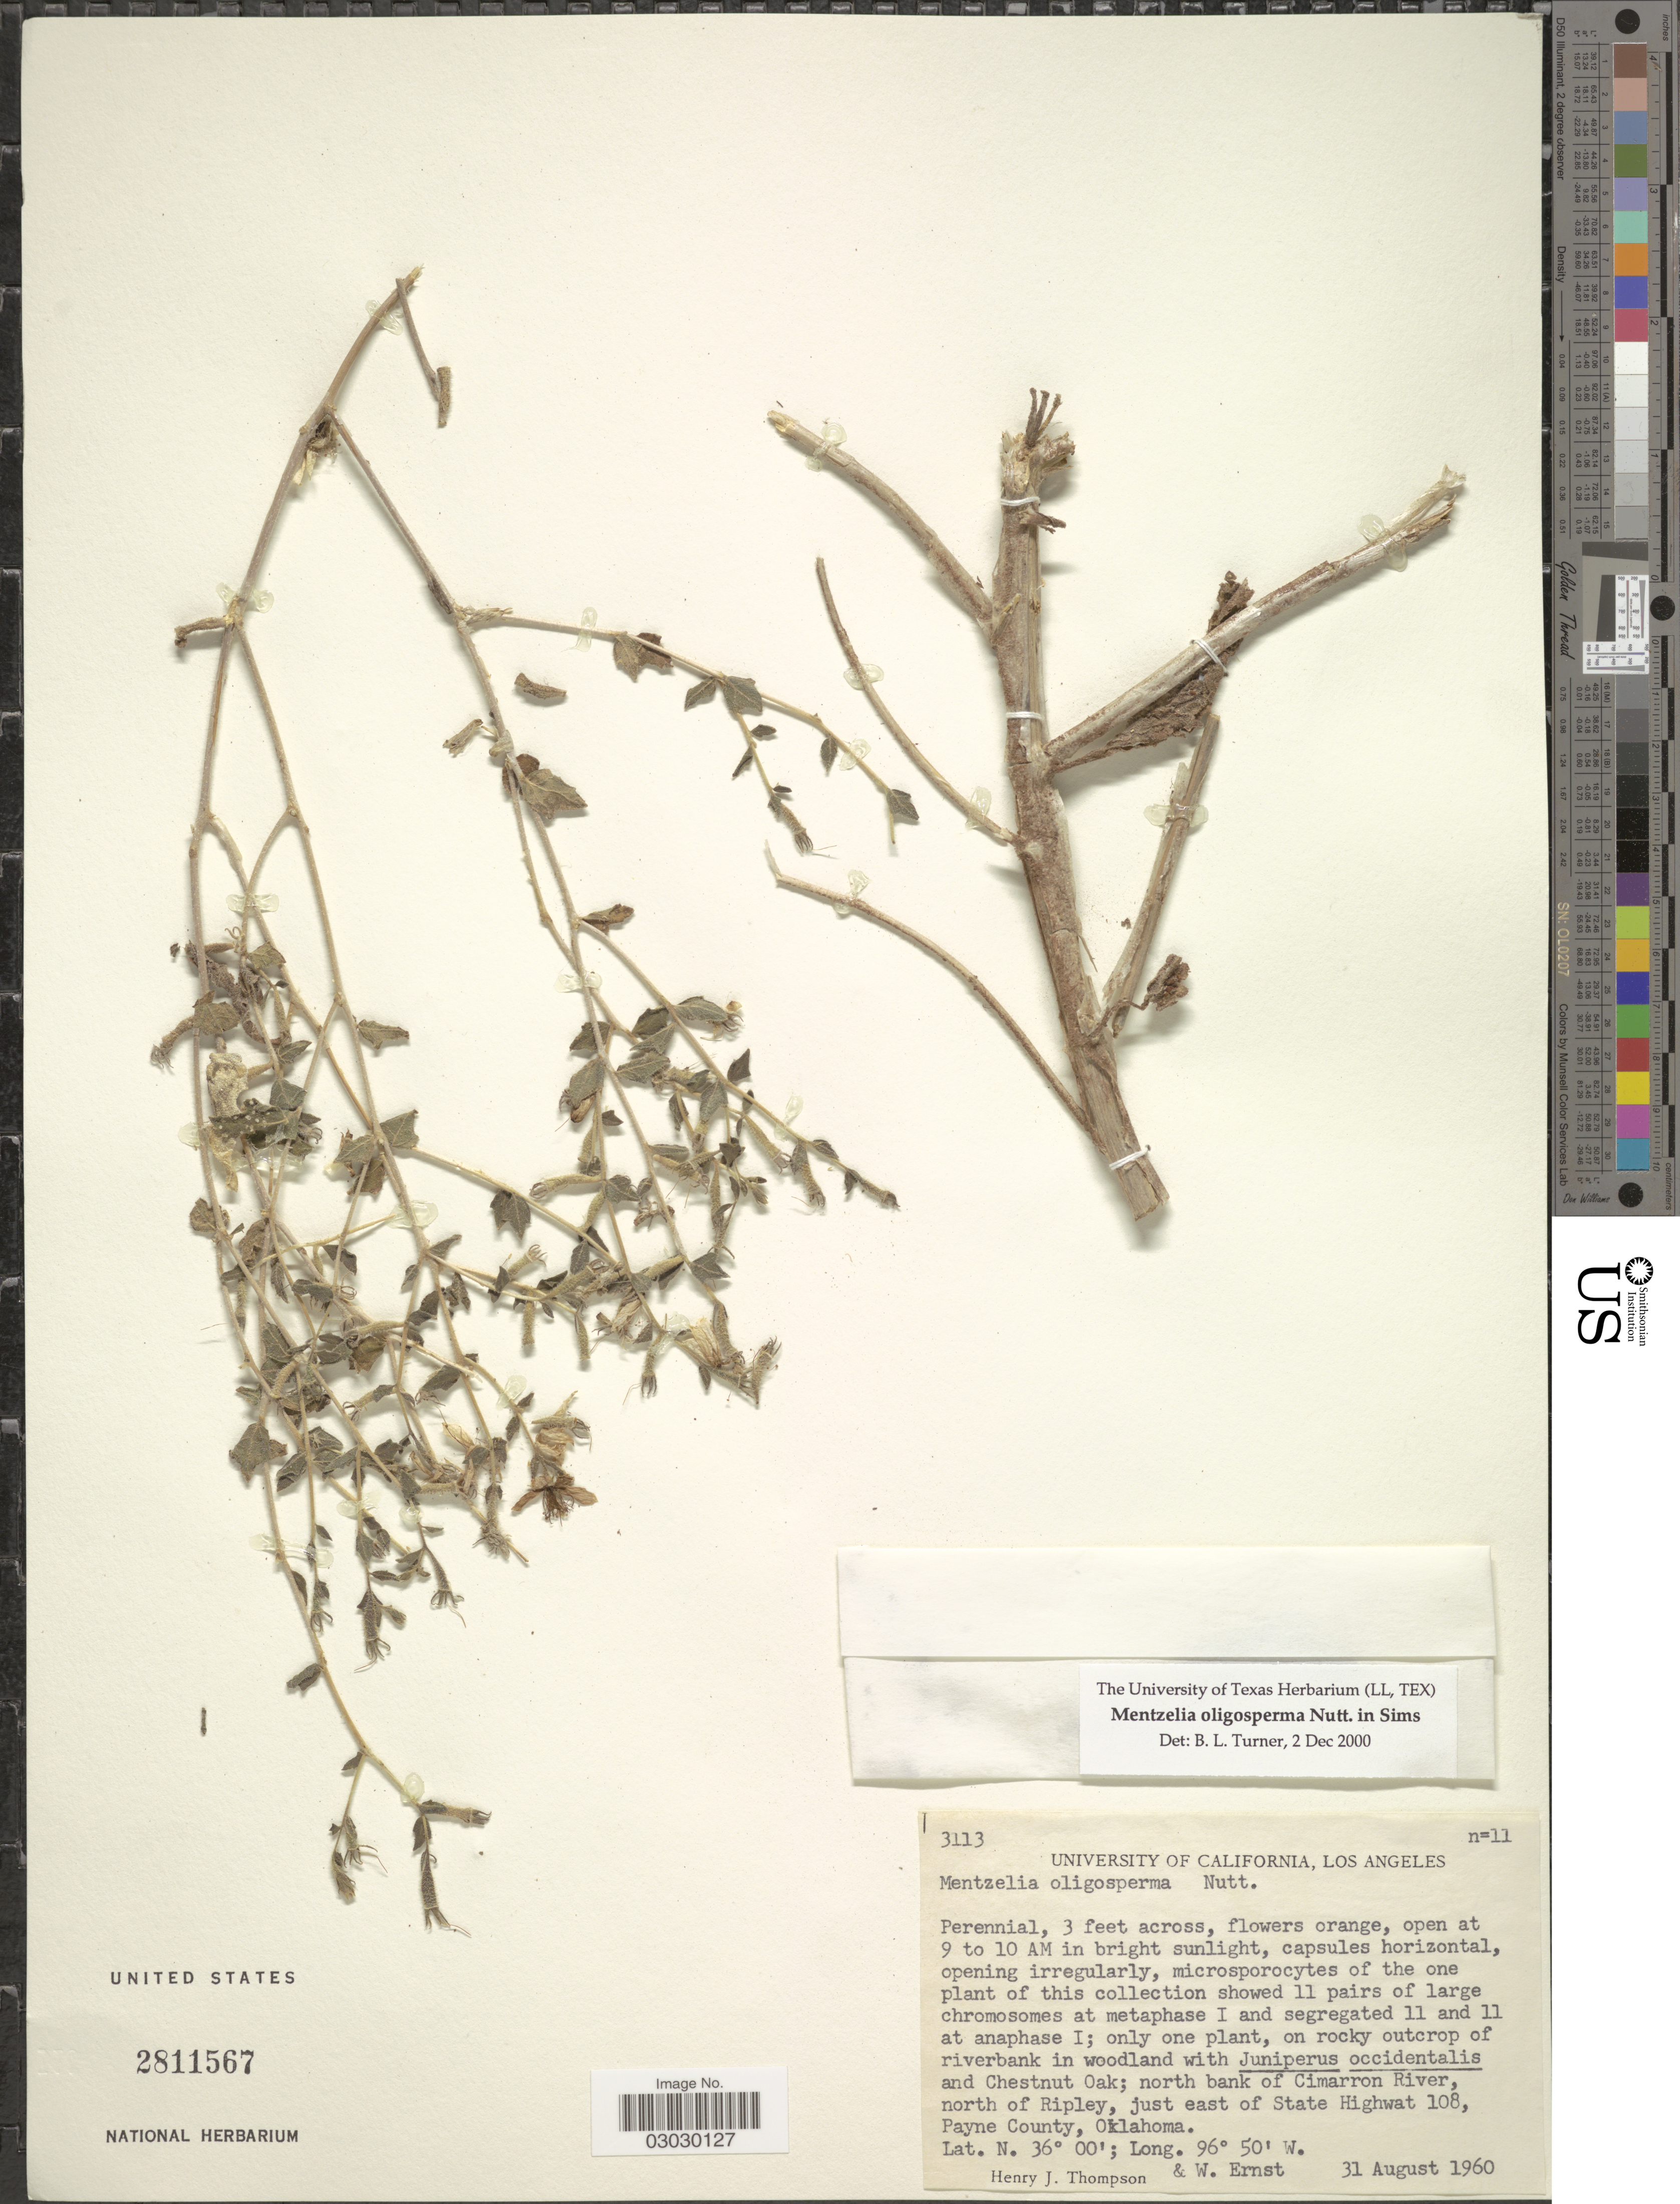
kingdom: Plantae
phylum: Tracheophyta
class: Magnoliopsida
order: Cornales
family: Loasaceae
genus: Mentzelia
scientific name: Mentzelia oligosperma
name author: Nutt. ex Sims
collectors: H. J. Thompson & W. C. Ernst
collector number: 3113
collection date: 1960-08-31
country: United States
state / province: Oklahoma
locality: Chestnut Oak; north bank of Cimarron River, north of Ripley, just east of State Highway 108, Payne County.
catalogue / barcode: US 2811567